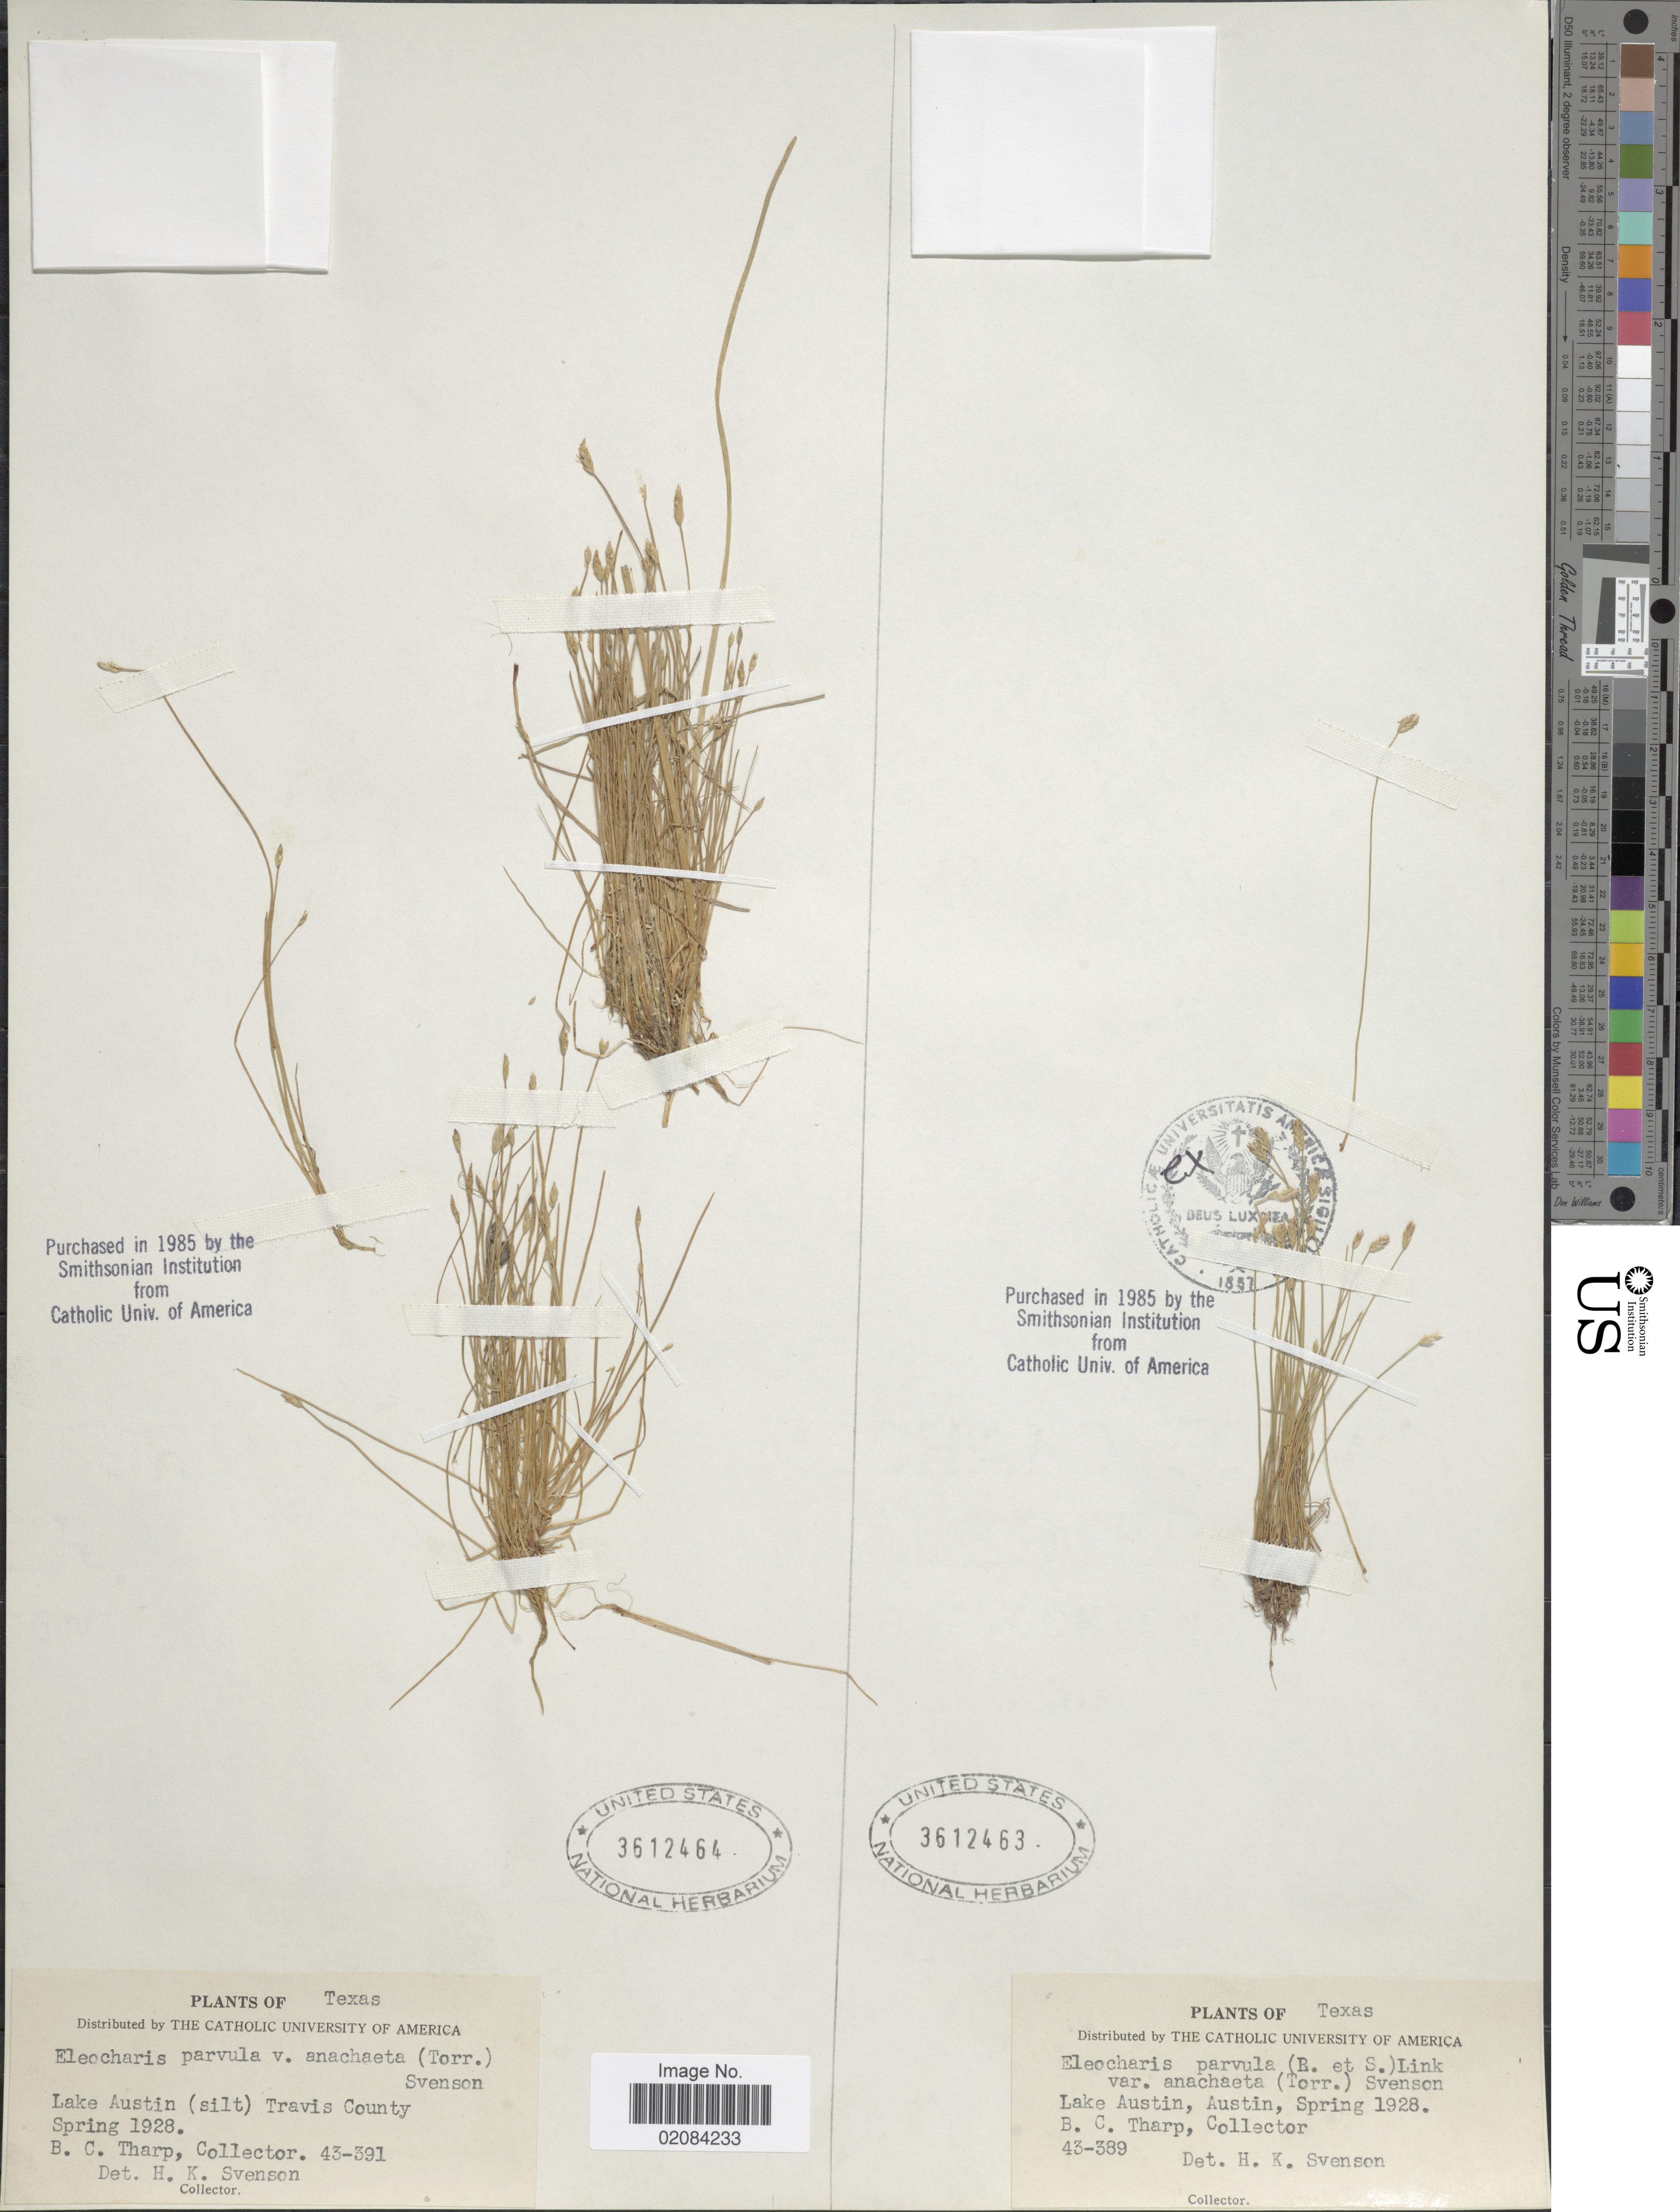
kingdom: Plantae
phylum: Tracheophyta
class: Liliopsida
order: Poales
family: Cyperaceae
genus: Eleocharis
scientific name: Eleocharis parvula var. anachaeta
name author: (Torr.) Svenson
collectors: B. C. Tharp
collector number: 43-389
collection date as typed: Spring 1928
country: United States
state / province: Texas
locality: Texas, Lake Austin, Austin.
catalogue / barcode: US 3612463-2